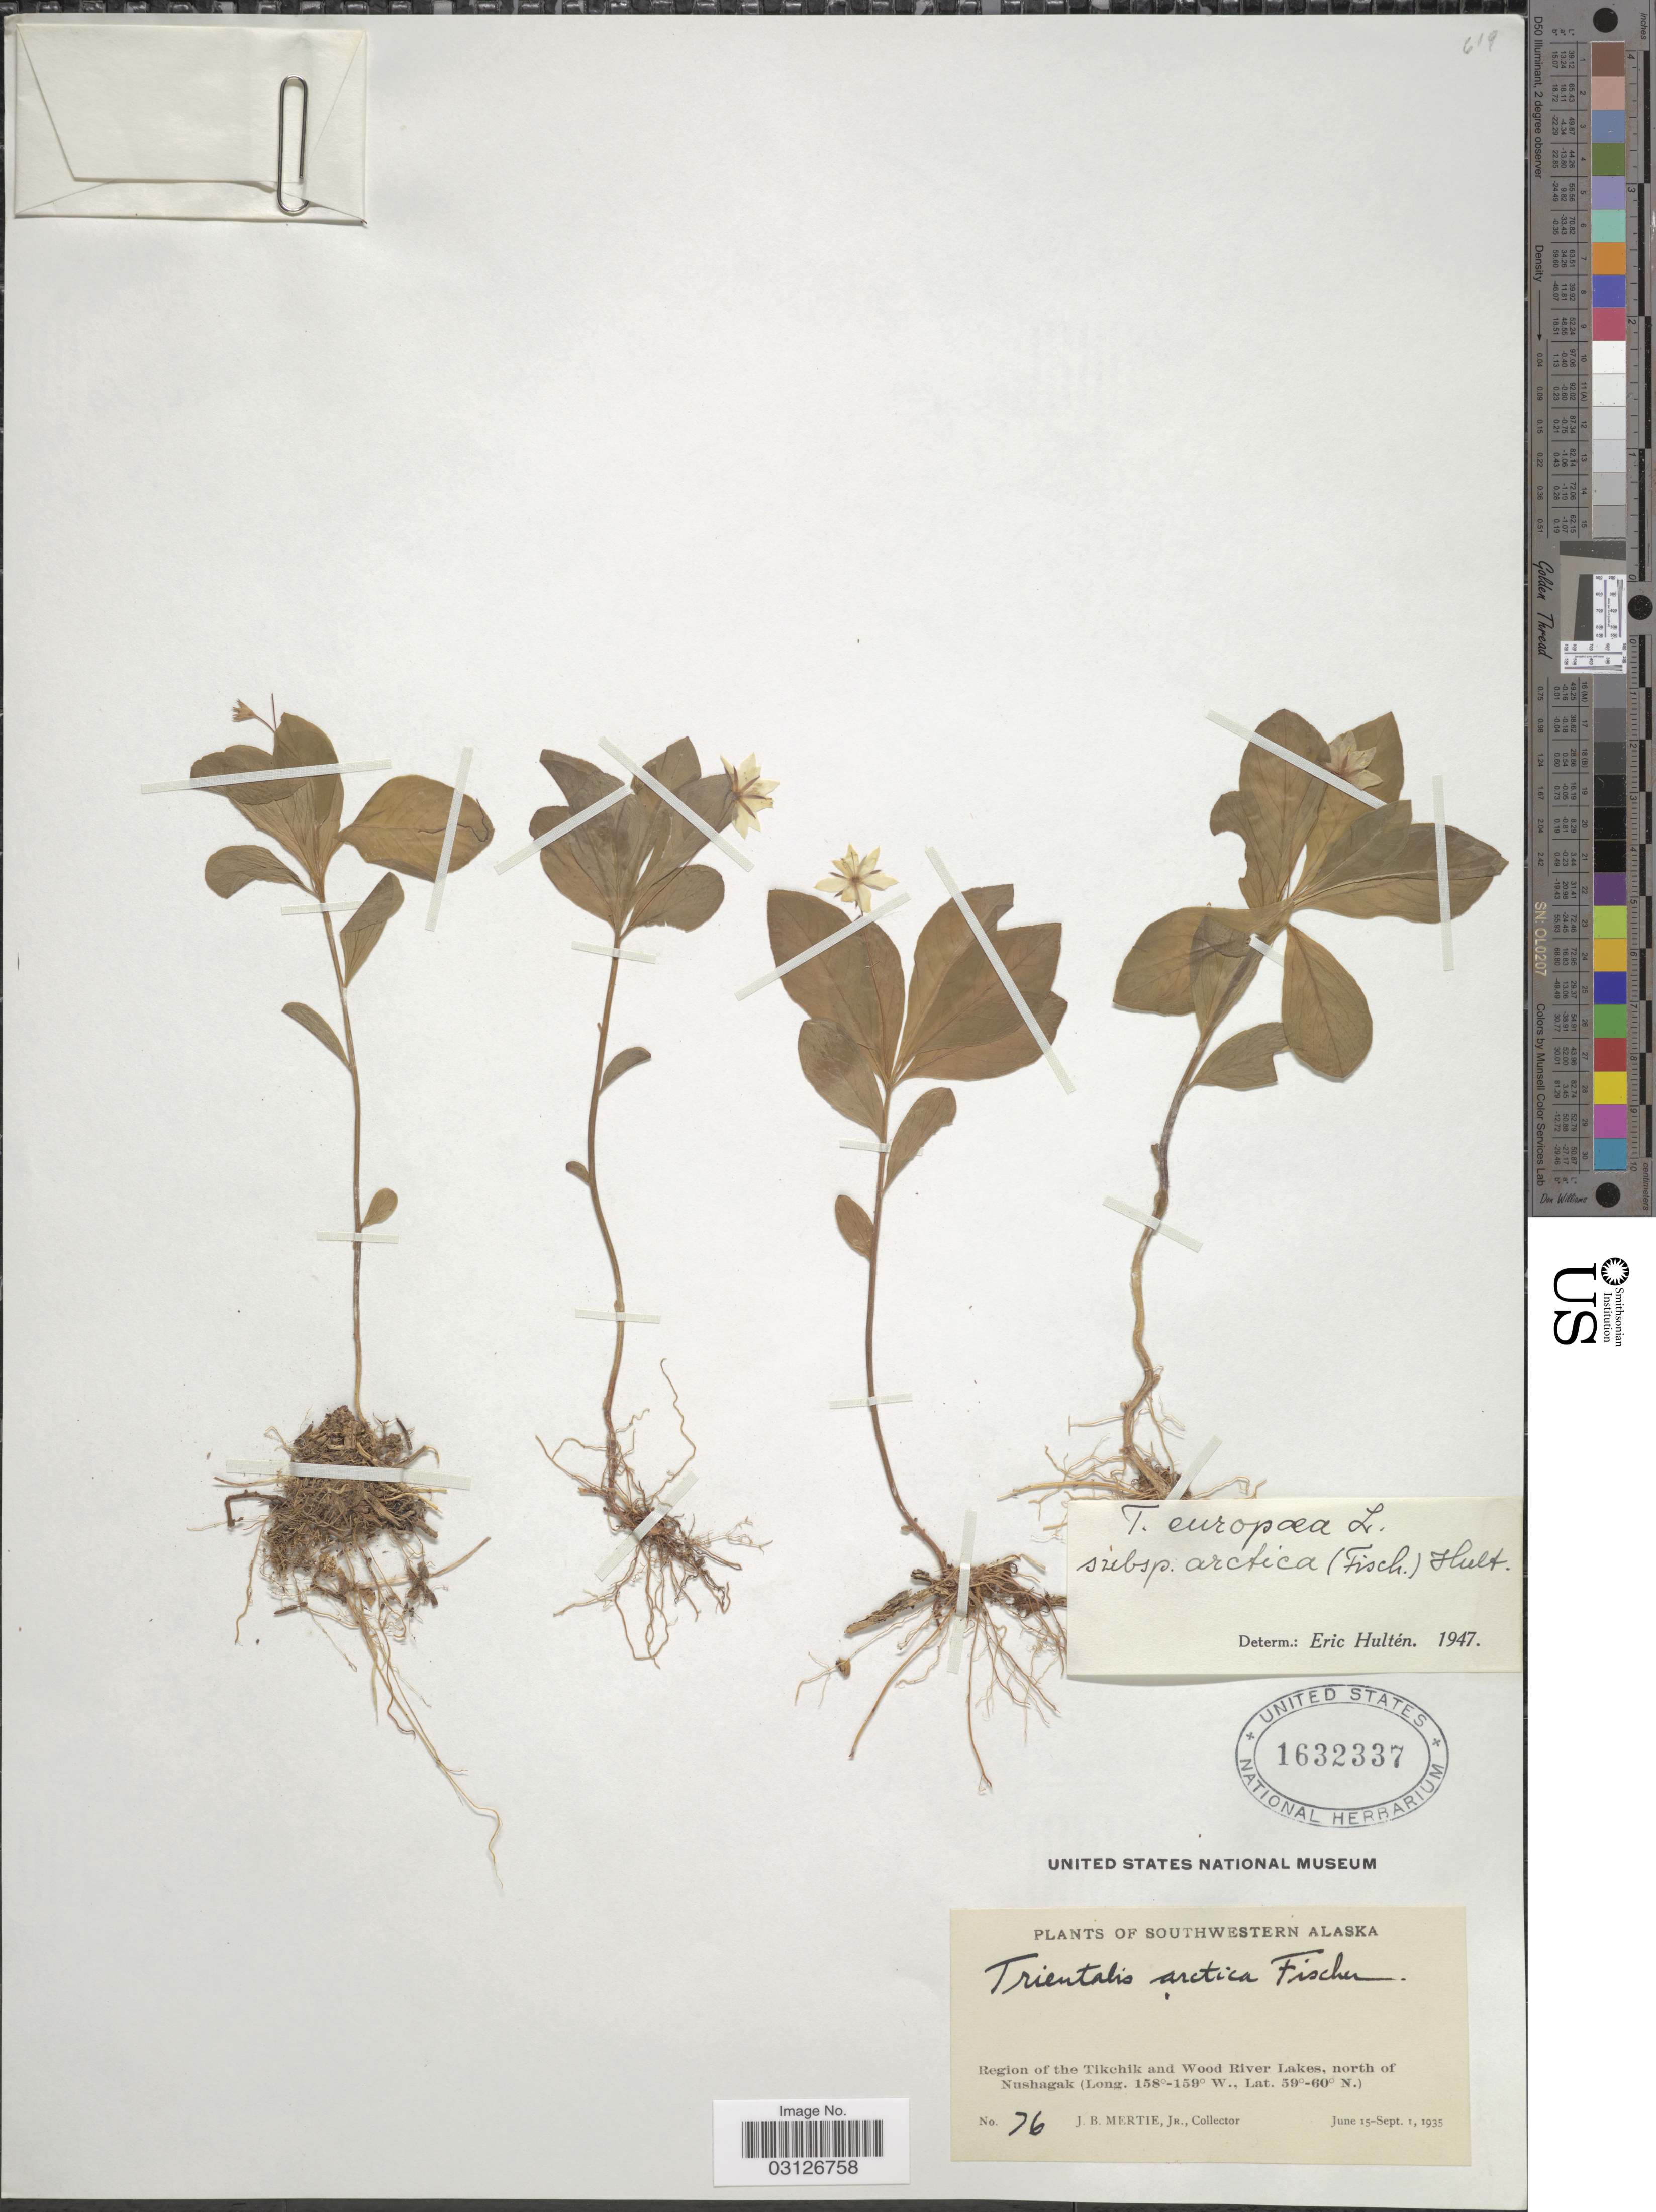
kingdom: Plantae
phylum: Tracheophyta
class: Magnoliopsida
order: Ericales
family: Primulaceae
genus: Trientalis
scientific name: Trientalis europaea subsp. arctica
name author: (Fisch. ex Hook.) Hultén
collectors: J. Mertie Jr.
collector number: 76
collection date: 1935-06-15/1935-09-01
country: United States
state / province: Alaska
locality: Southwestern Alaska. Region of the Tikchik and Wood River Lakes, north of Nushagak.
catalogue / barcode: US 1632337